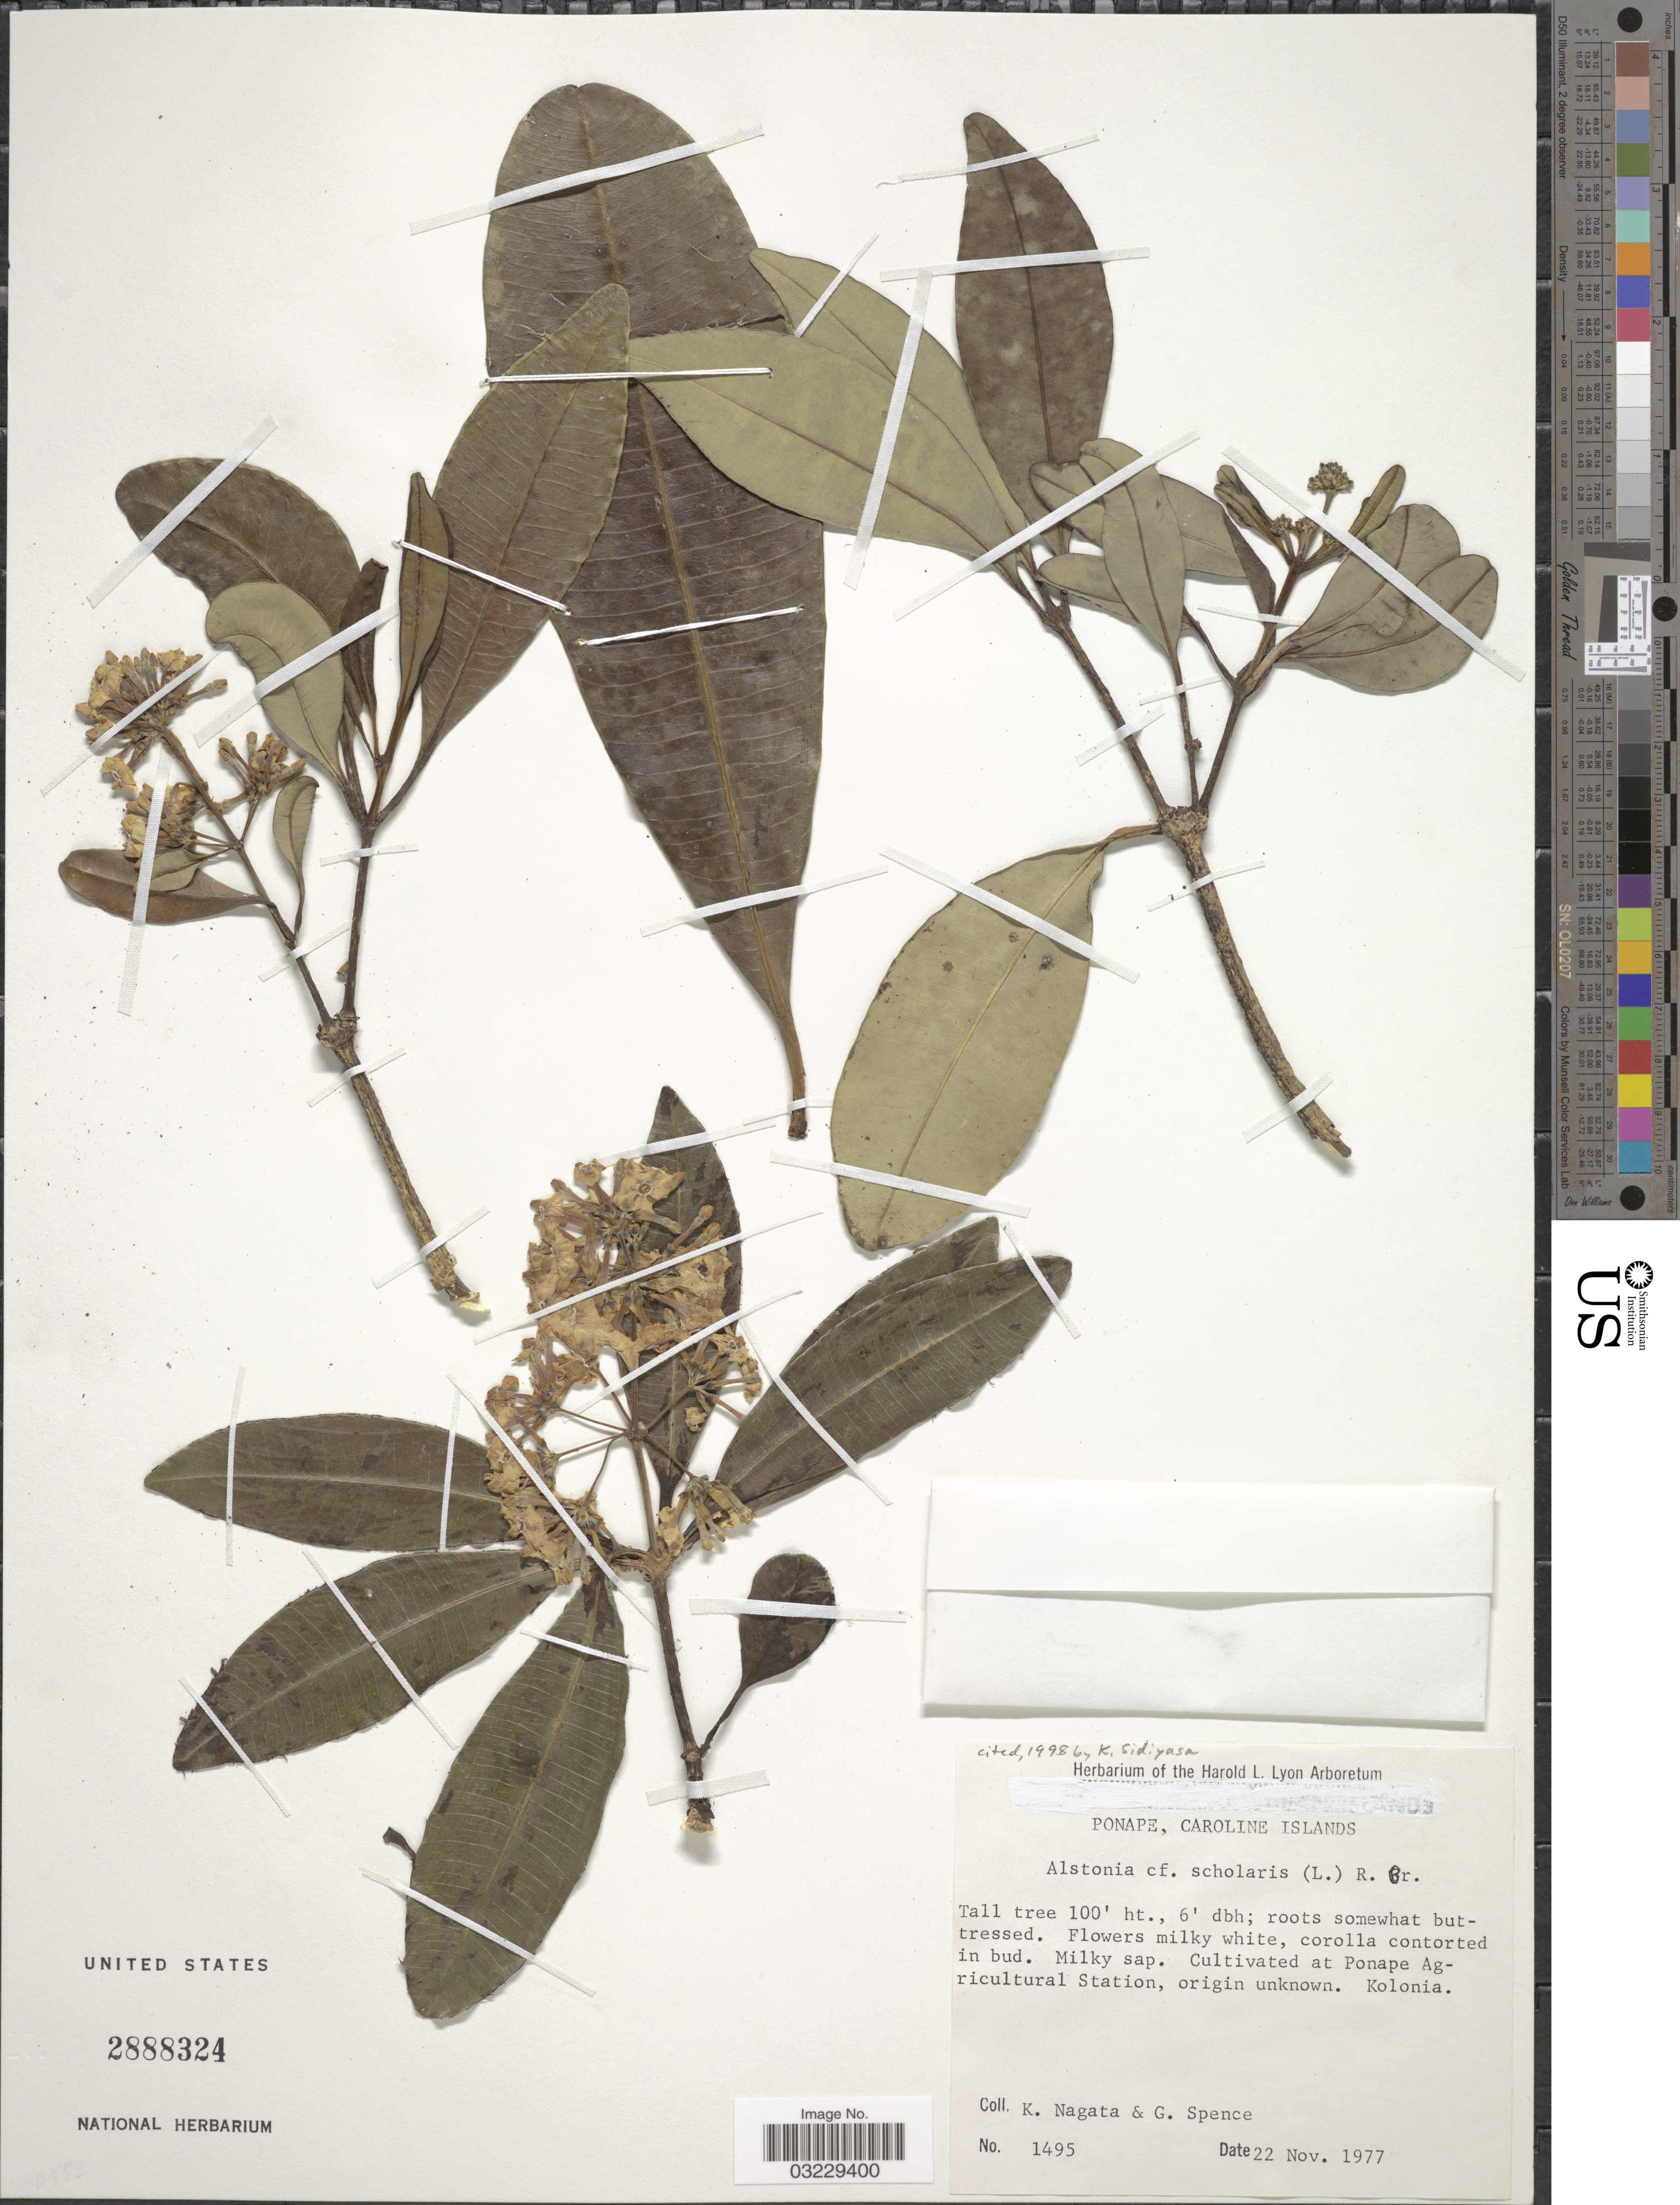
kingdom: Plantae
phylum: Tracheophyta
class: Magnoliopsida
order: Gentianales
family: Apocynaceae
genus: Alstonia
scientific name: Alstonia scholaris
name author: (L.) R. Br.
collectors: K. Nagata & G. Spence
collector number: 1495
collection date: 1977-11-22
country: Micronesia, Federated States of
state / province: Pohnpei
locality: Ponape, Caroline Islands. Ponape Agricultural Station.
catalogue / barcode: US 2888324